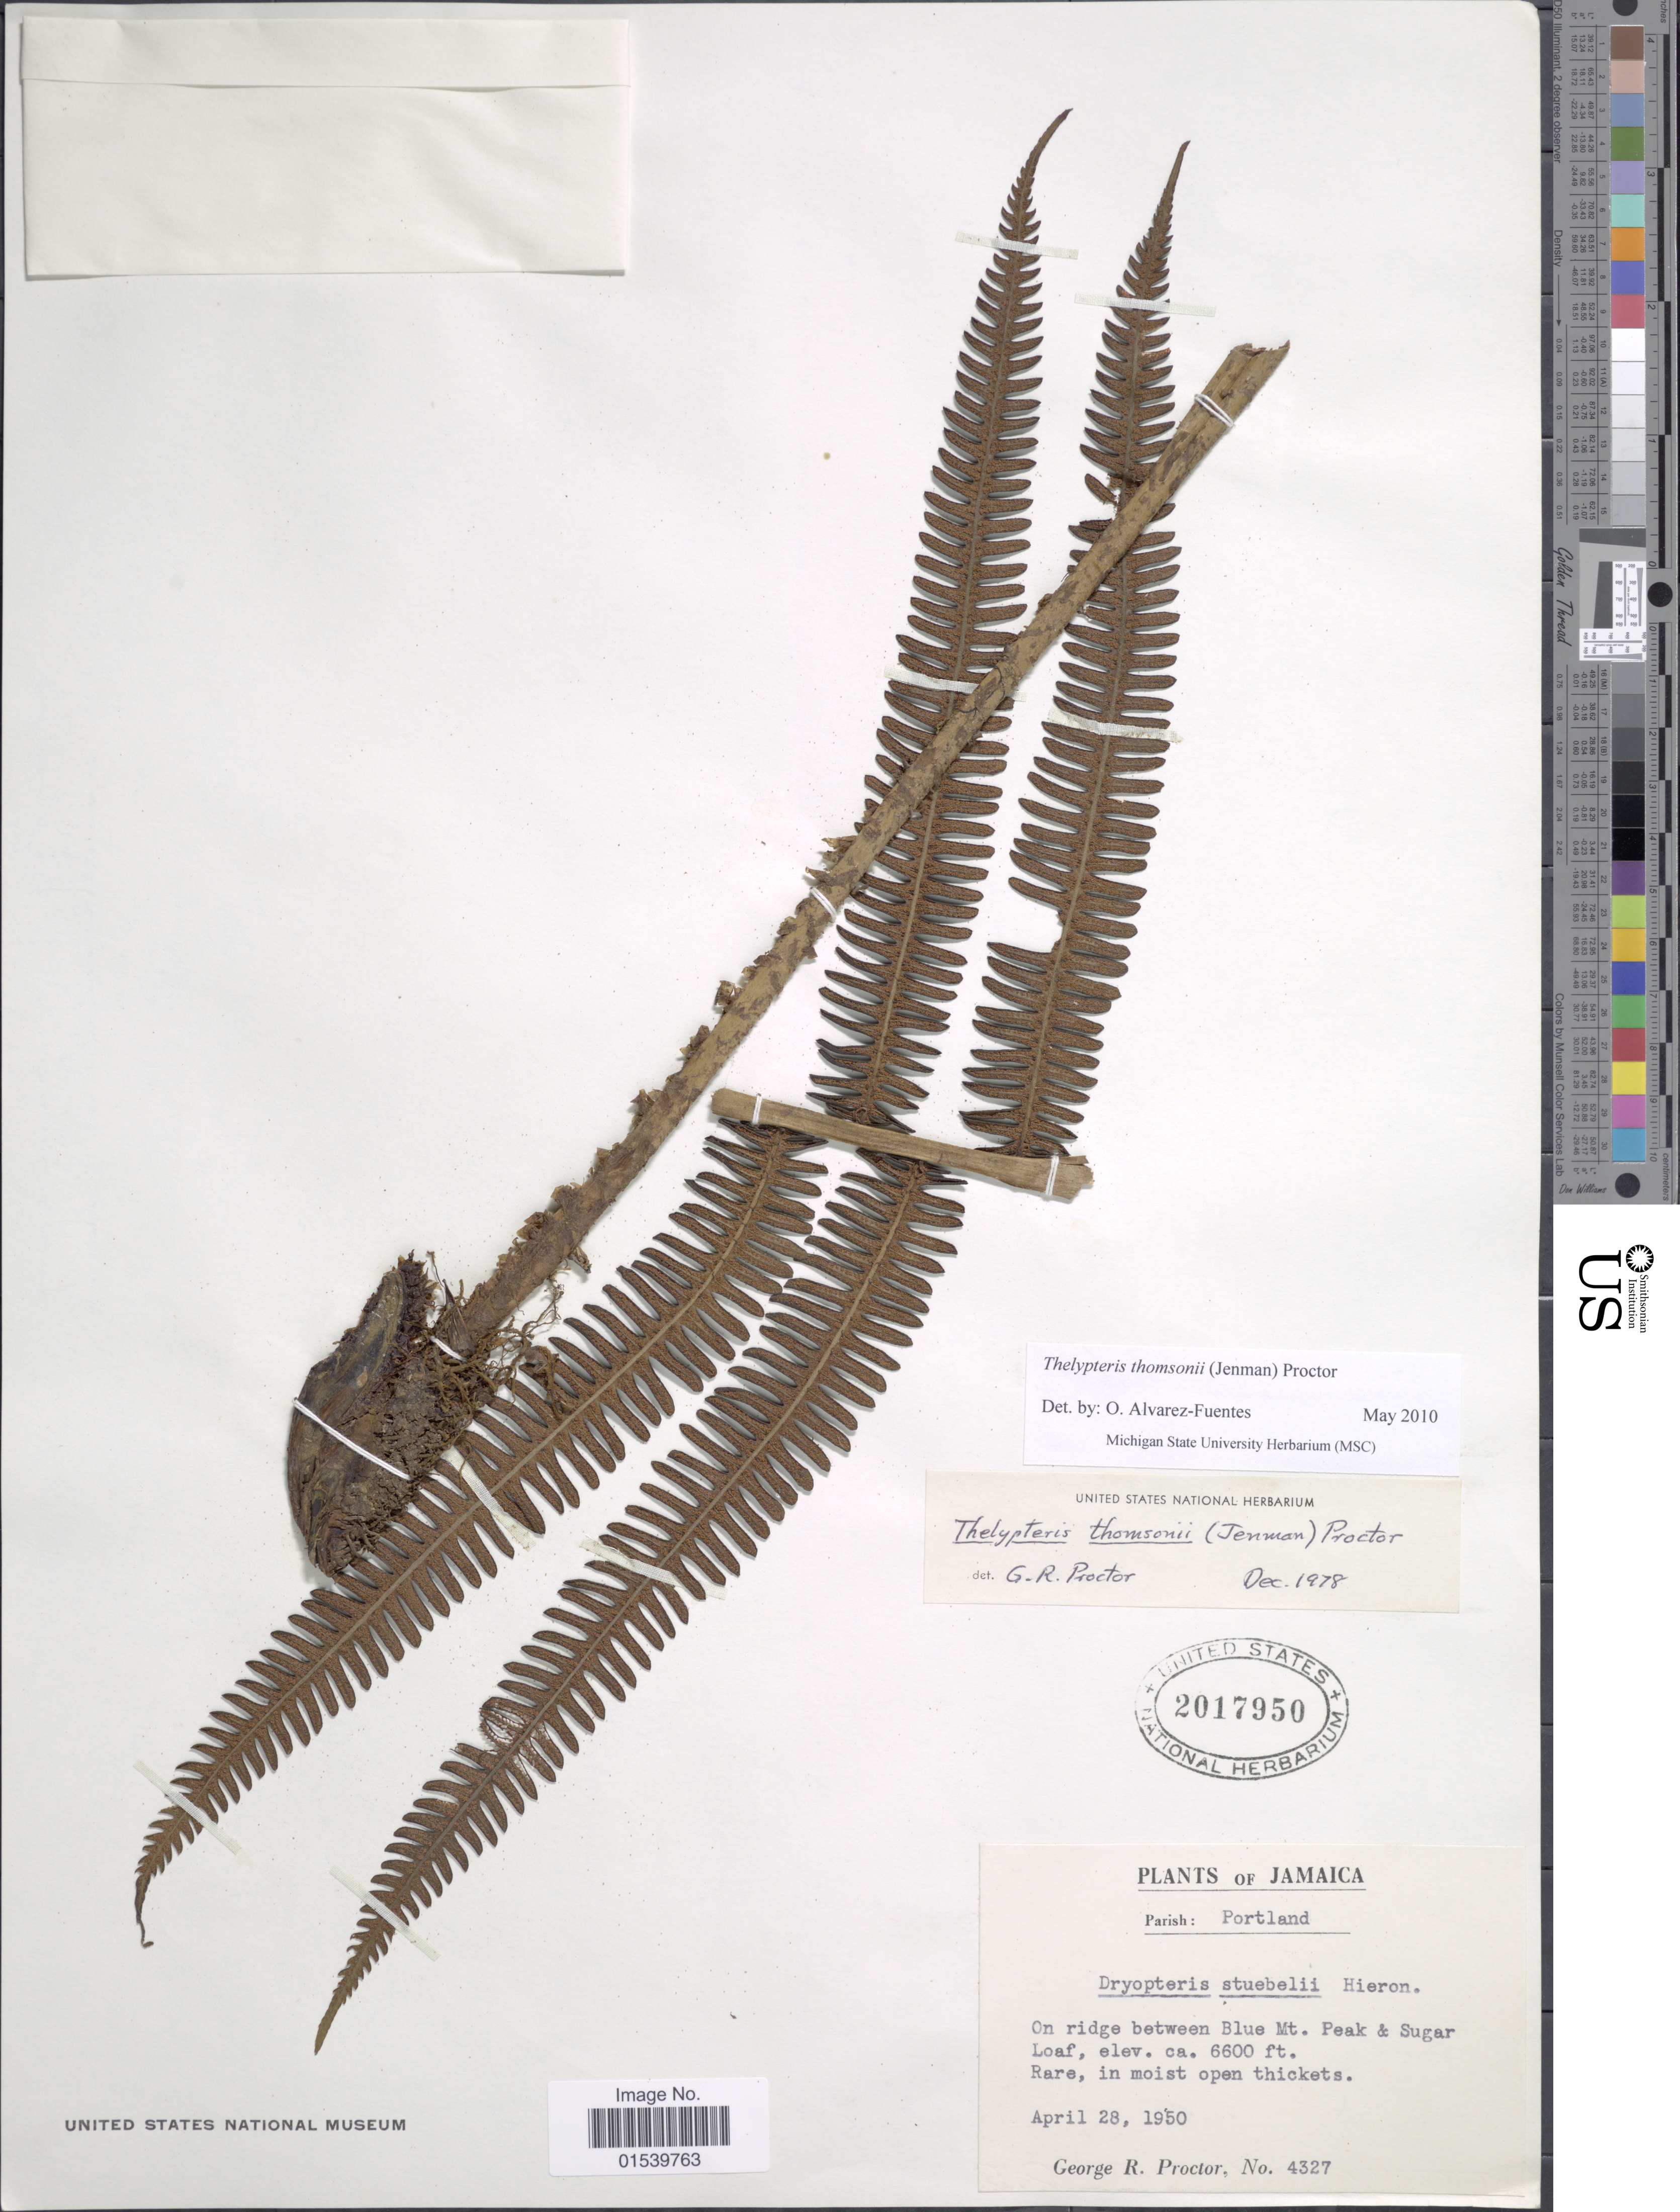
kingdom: Plantae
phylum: Tracheophyta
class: Polypodiopsida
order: Polypodiales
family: Thelypteridaceae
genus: Amauropelta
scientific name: Amauropelta thomsonii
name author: (Jenman) Pic. Serm.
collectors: G. R. Proctor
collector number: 4327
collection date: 1950-04-28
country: Jamaica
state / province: Portland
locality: Parish:Portland, On ridge between Blue Mt Peak & Sugar Load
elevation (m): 2012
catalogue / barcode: US 2017950